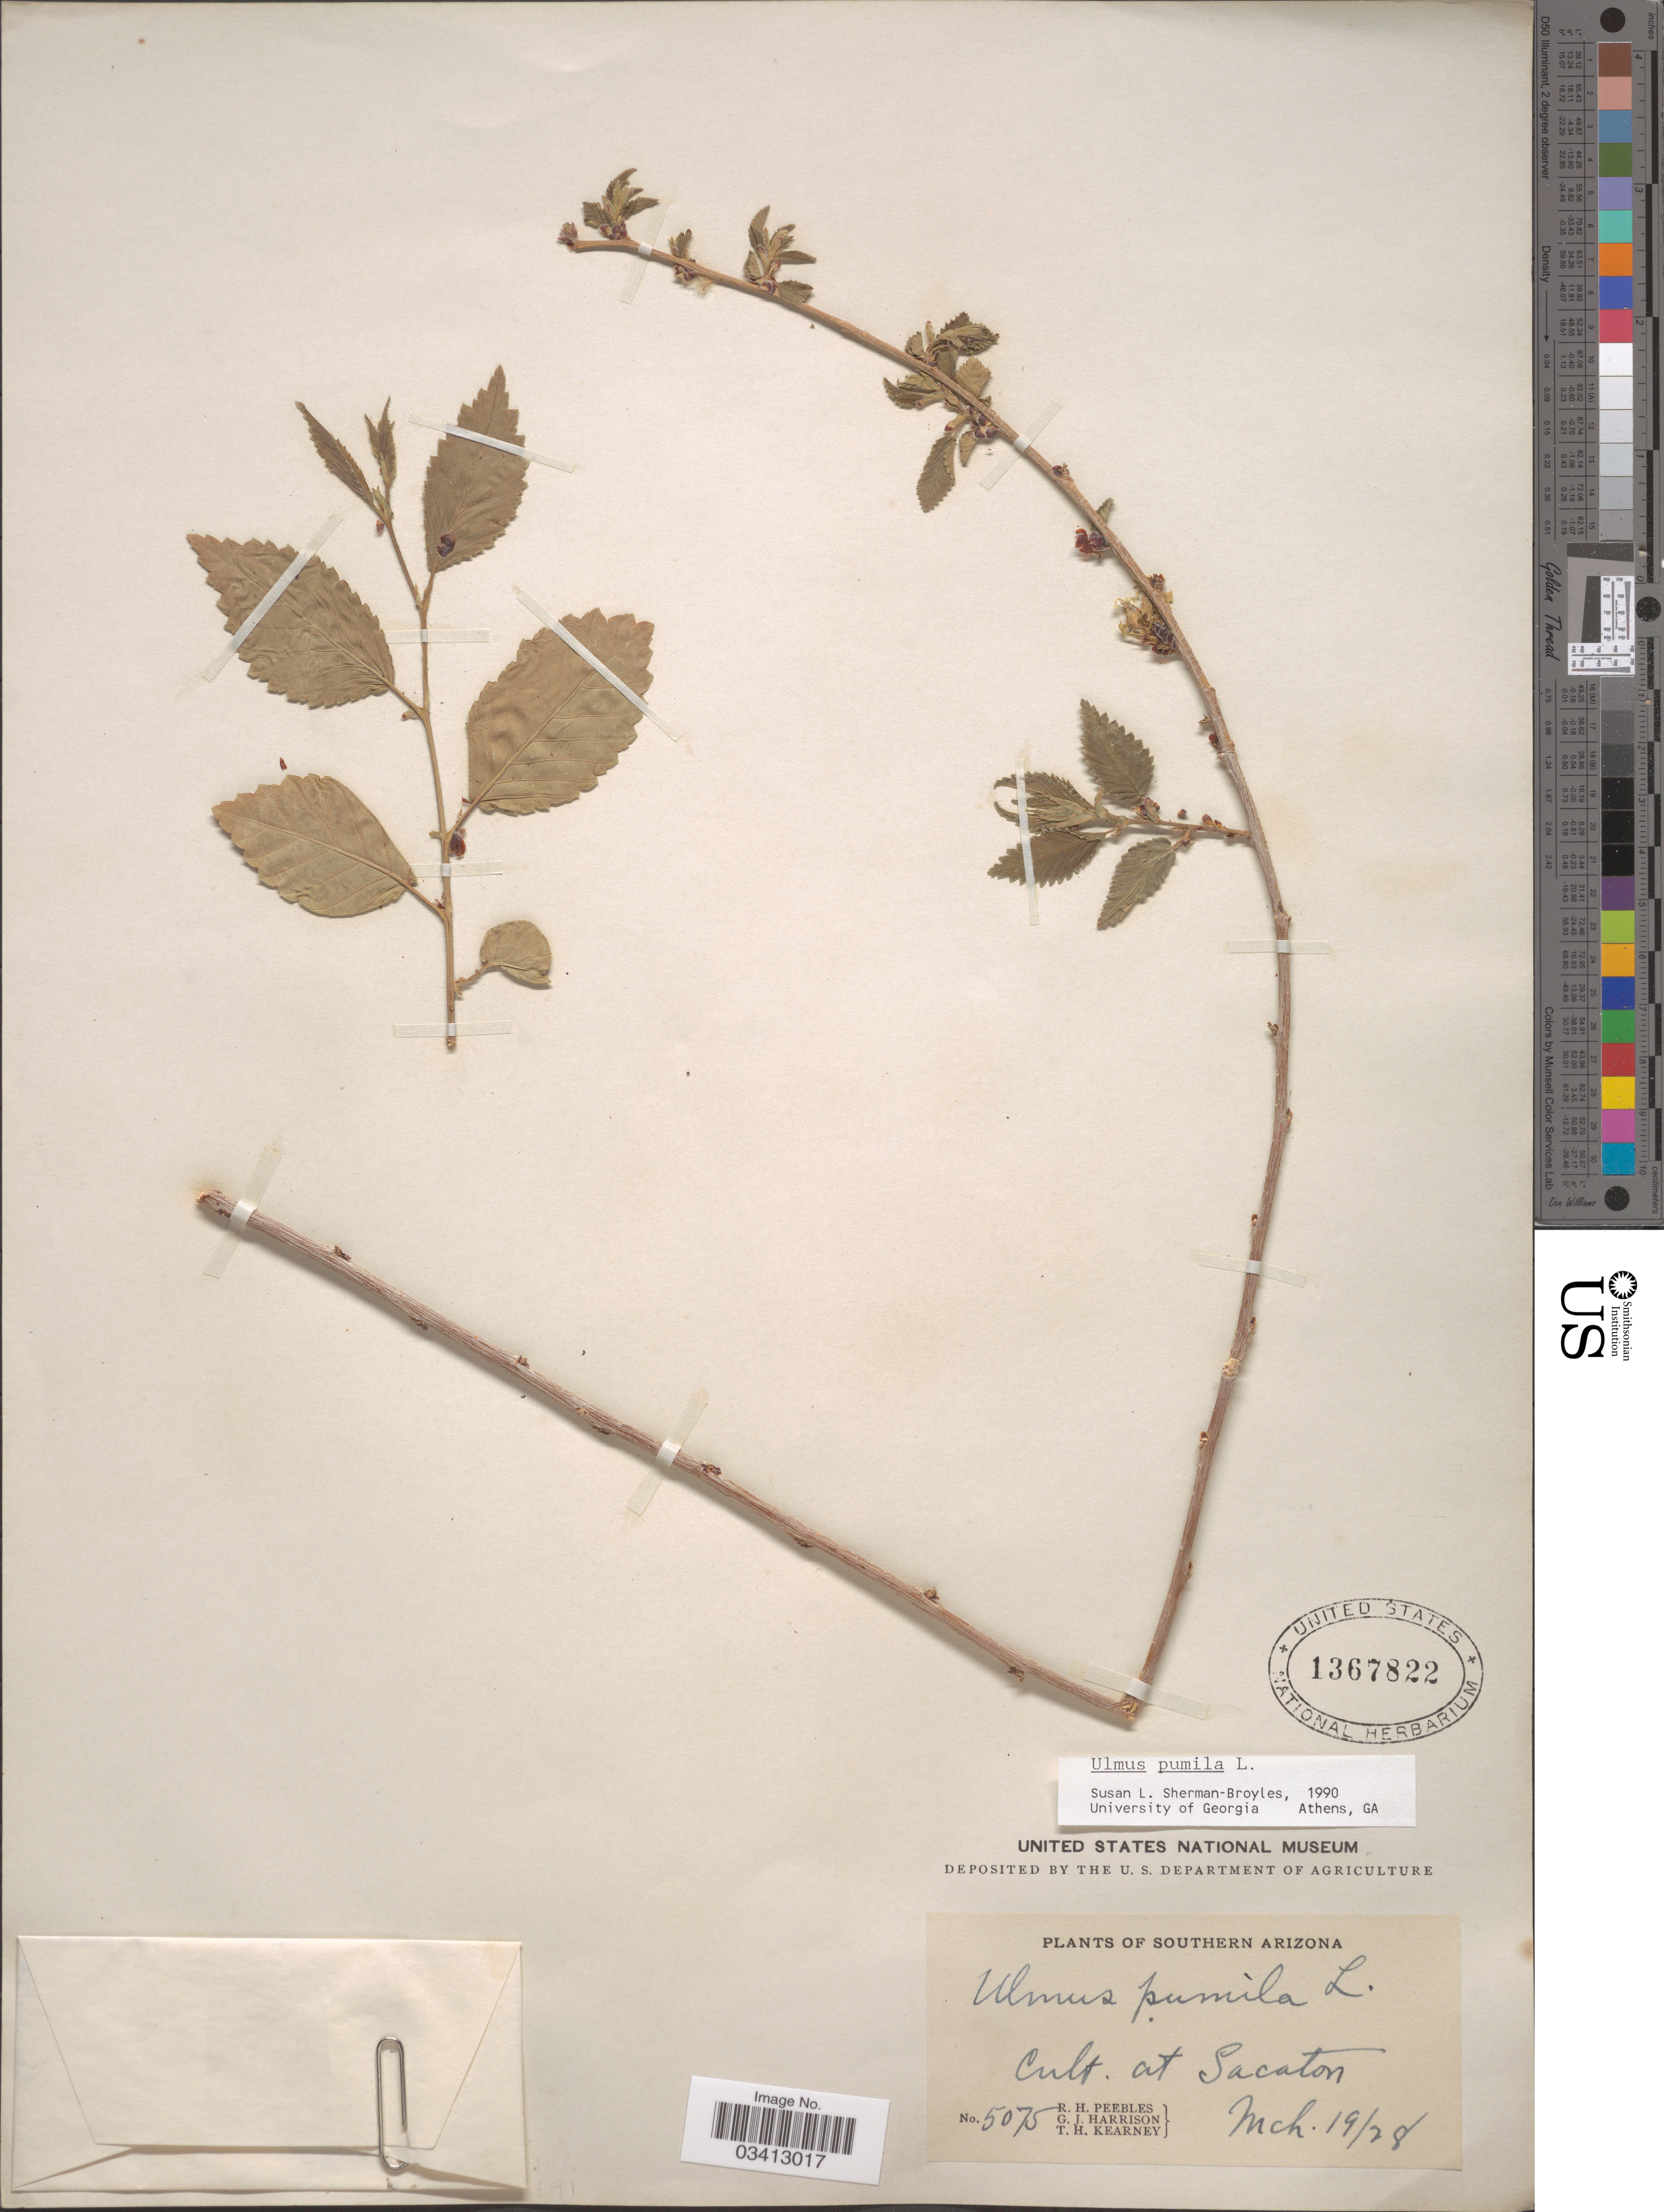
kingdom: Plantae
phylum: Tracheophyta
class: Magnoliopsida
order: Rosales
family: Ulmaceae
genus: Ulmus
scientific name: Ulmus pumila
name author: L.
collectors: R. H. Peebles, G. J. Harrison & T. H. Kearney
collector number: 5075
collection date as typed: Transcribed d/m/y: 19/3/28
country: United States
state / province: Arizona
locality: Southern Arizona. Cult. at Sacaton.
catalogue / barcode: US 1367822